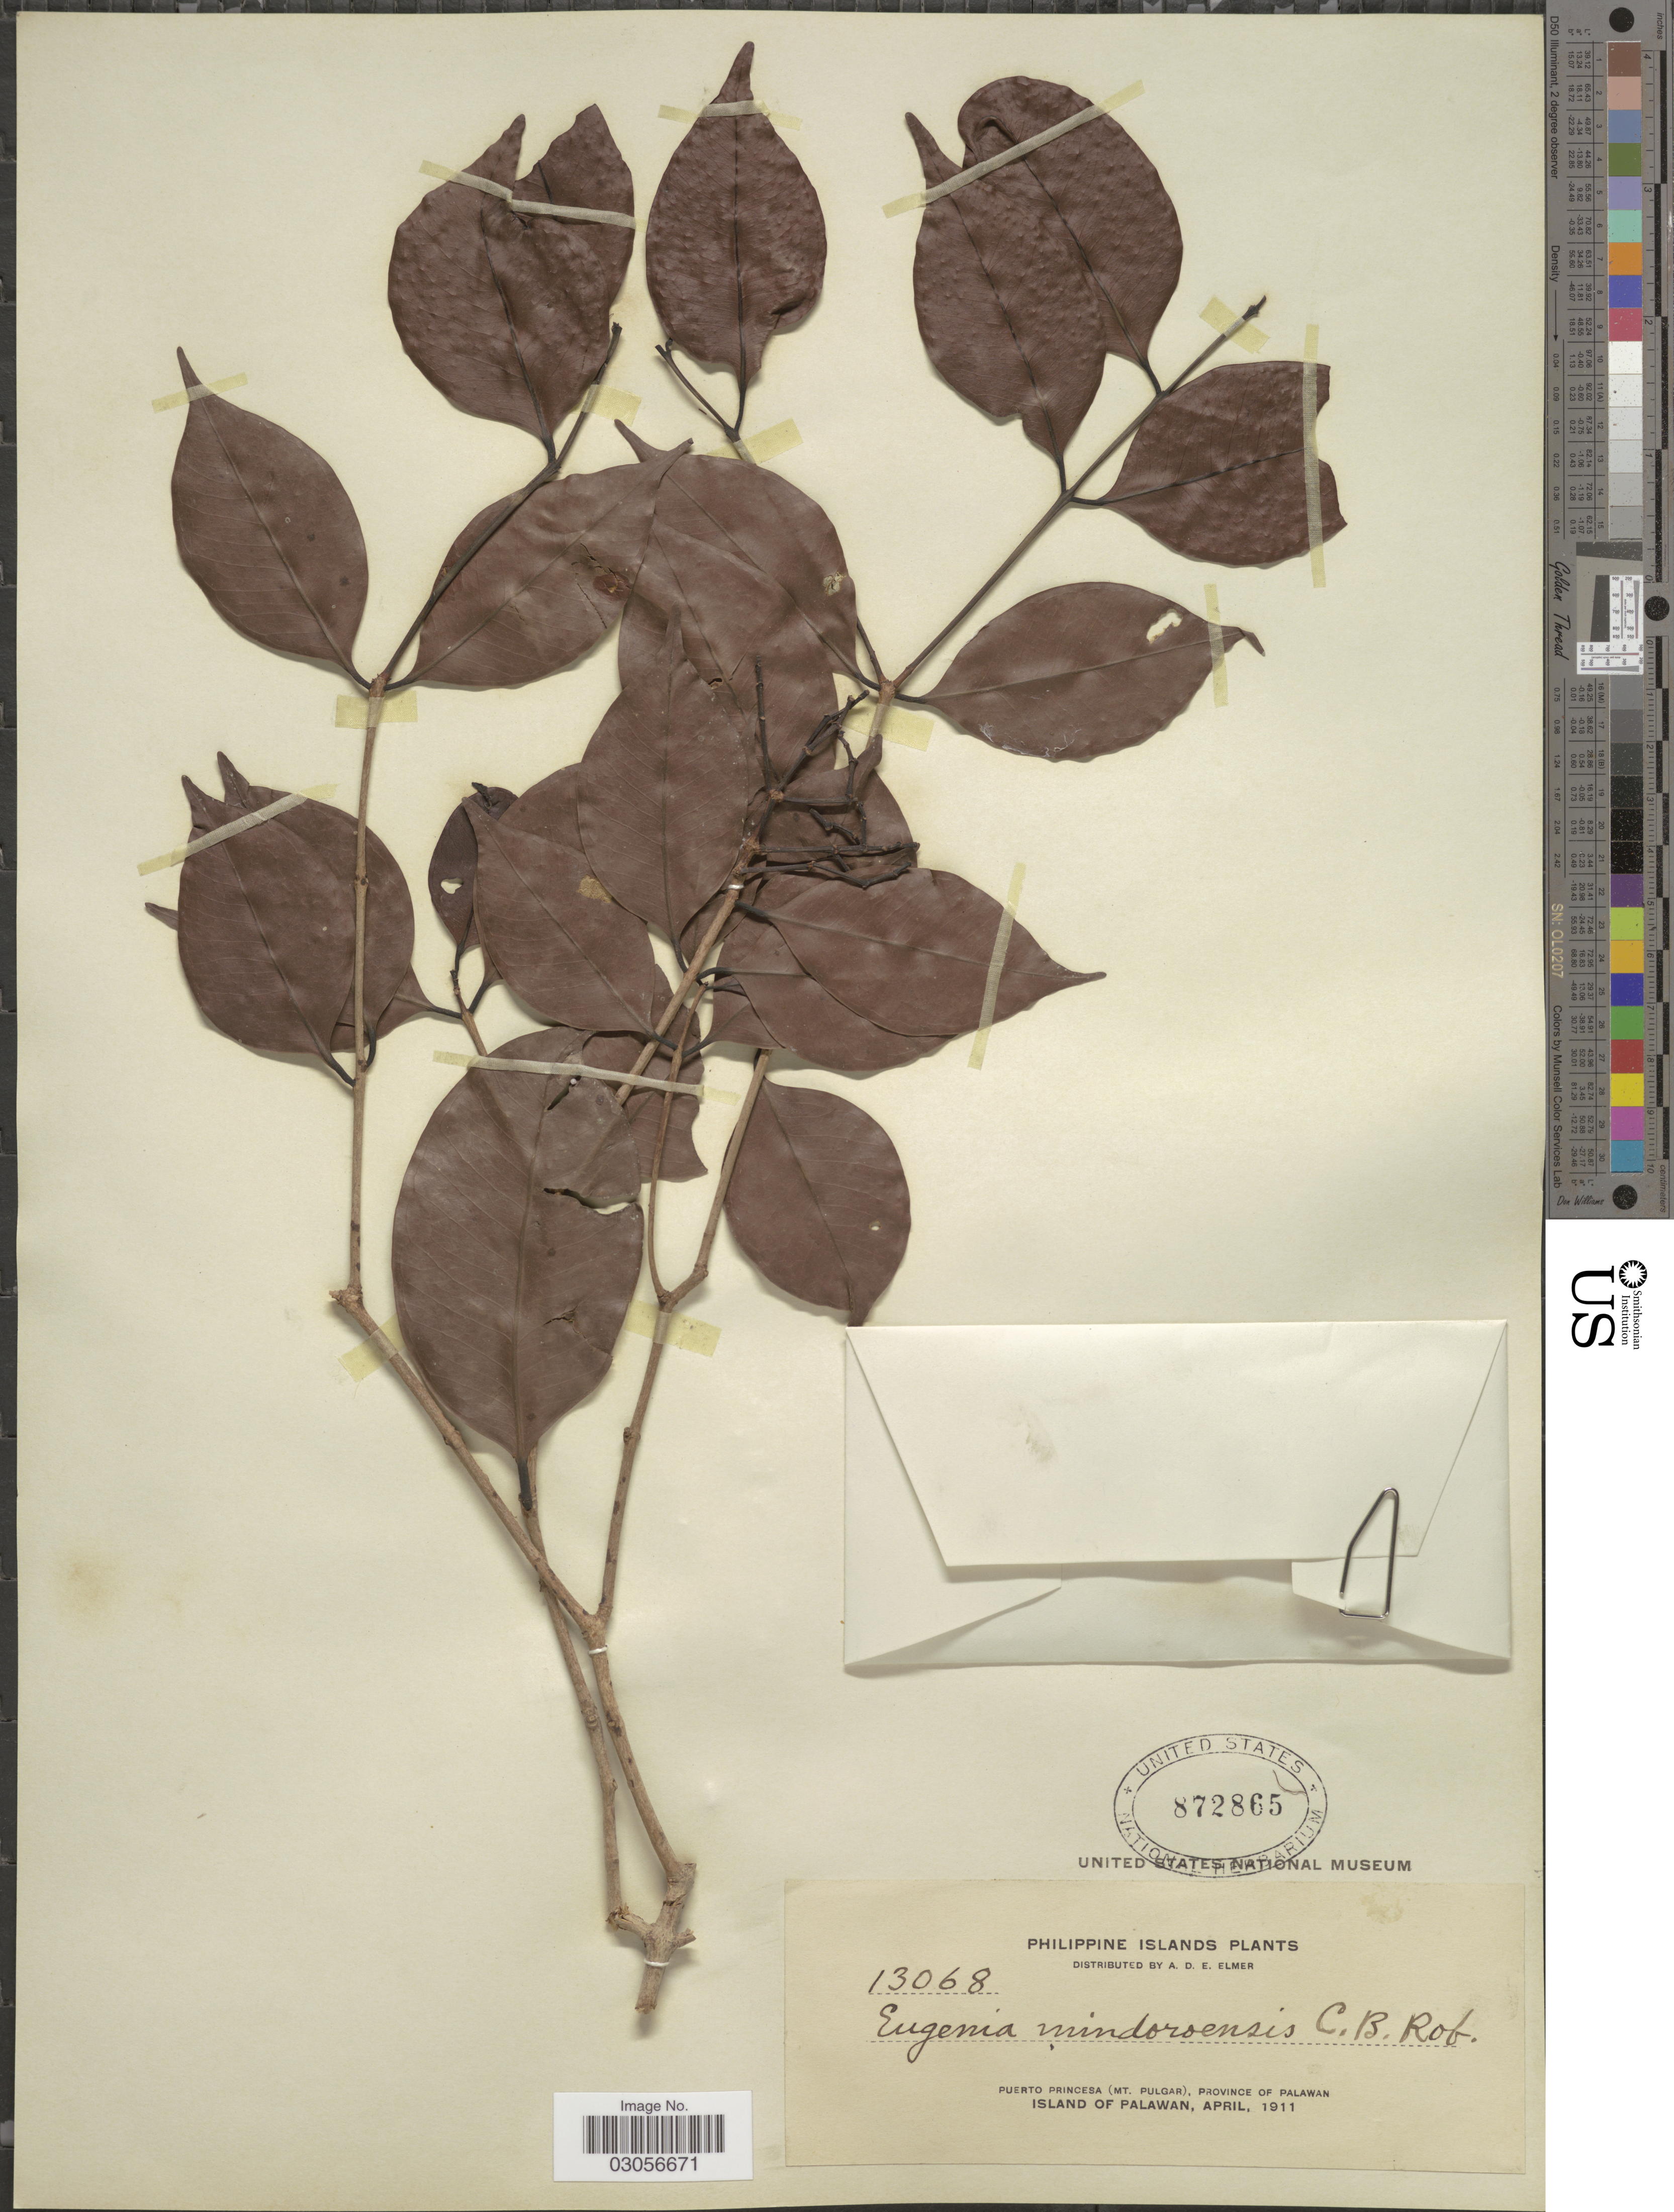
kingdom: Plantae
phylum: Tracheophyta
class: Magnoliopsida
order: Myrtales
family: Myrtaceae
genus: Syzygium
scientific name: Syzygium roseomarginatum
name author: (C.B. Rob.) Merr. & L.M. Perry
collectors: A. D. E. Elmer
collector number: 13068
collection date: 1911-04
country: Philippines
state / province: Mimaropa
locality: Philippine Islands. Puerto Princesa (Mt. Pulgar), Province of Palawan. Island of Palawan.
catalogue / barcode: US 872865